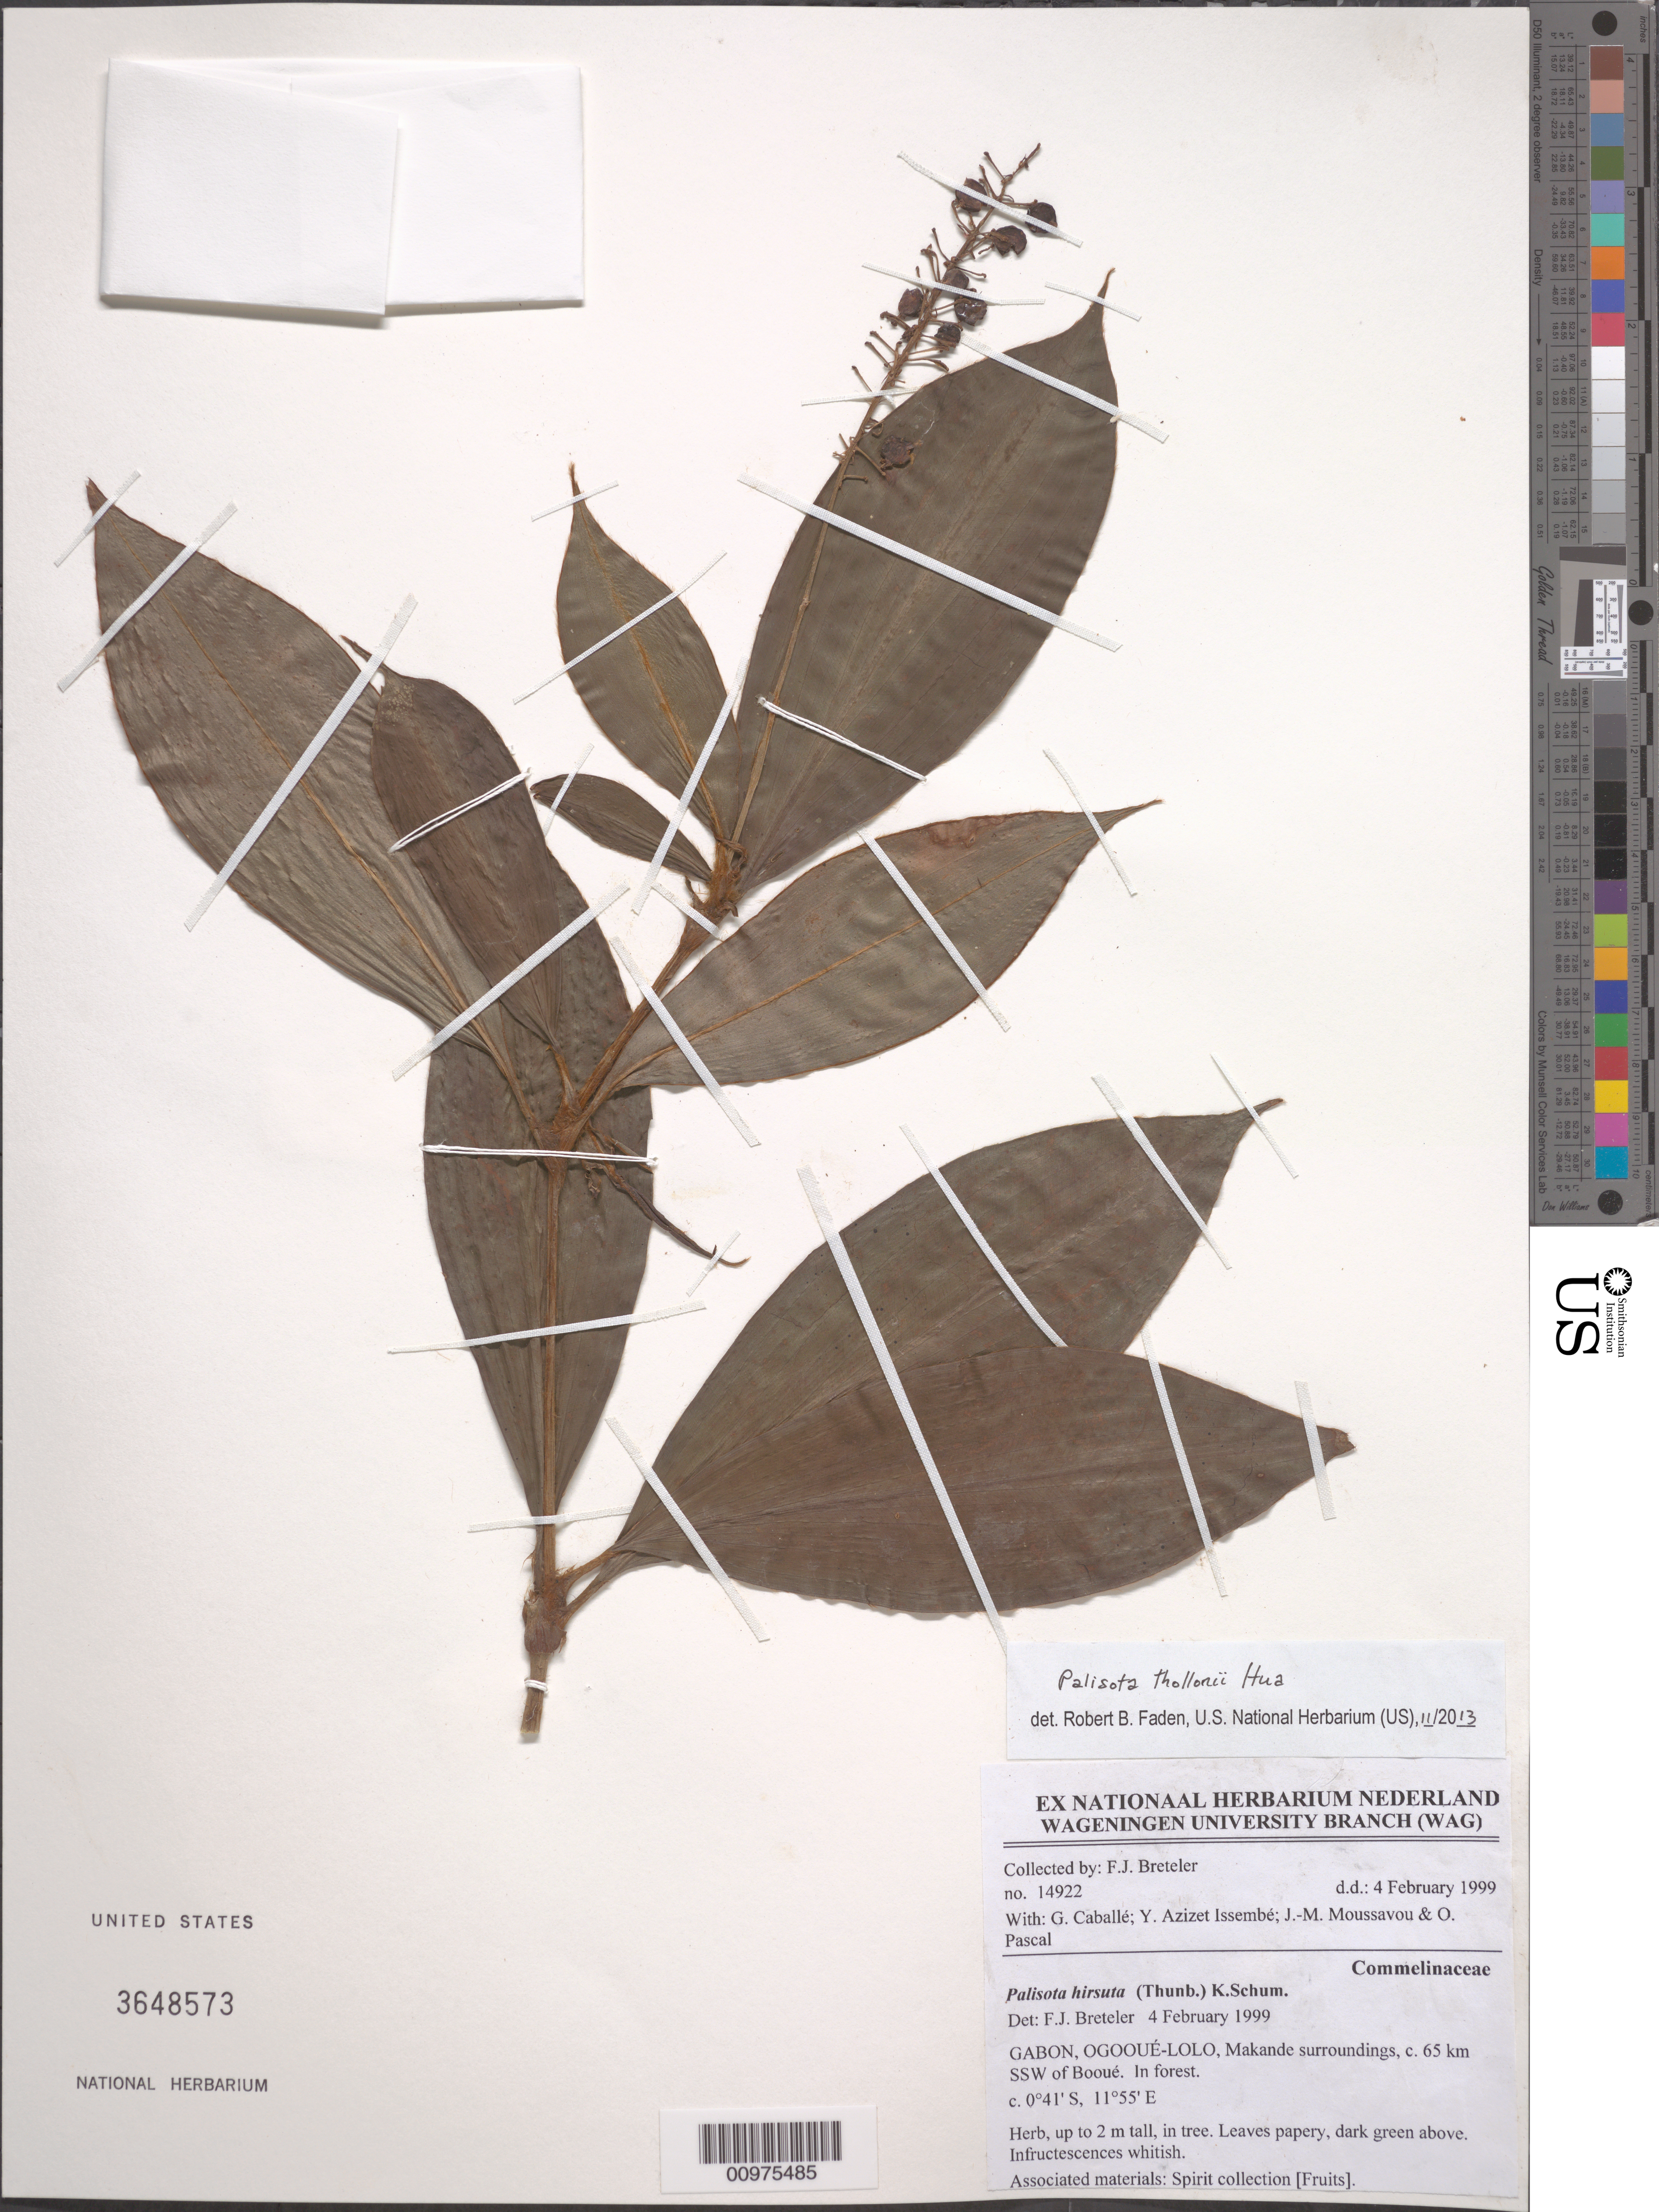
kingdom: Plantae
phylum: Tracheophyta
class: Liliopsida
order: Commelinales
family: Commelinaceae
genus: Palisota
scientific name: Palisota thollonii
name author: Hua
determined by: Faden, Robert B., (US), Smithsonian Institution - National Museum of Natural History (UNITED STATES)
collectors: F. J. Breteler et al.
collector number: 14922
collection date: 1999-02-04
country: Gabon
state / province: Ogooue-Lolo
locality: Makande surroundings, c. 65 km SSW of Booué.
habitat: In forest.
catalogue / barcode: US 3648573